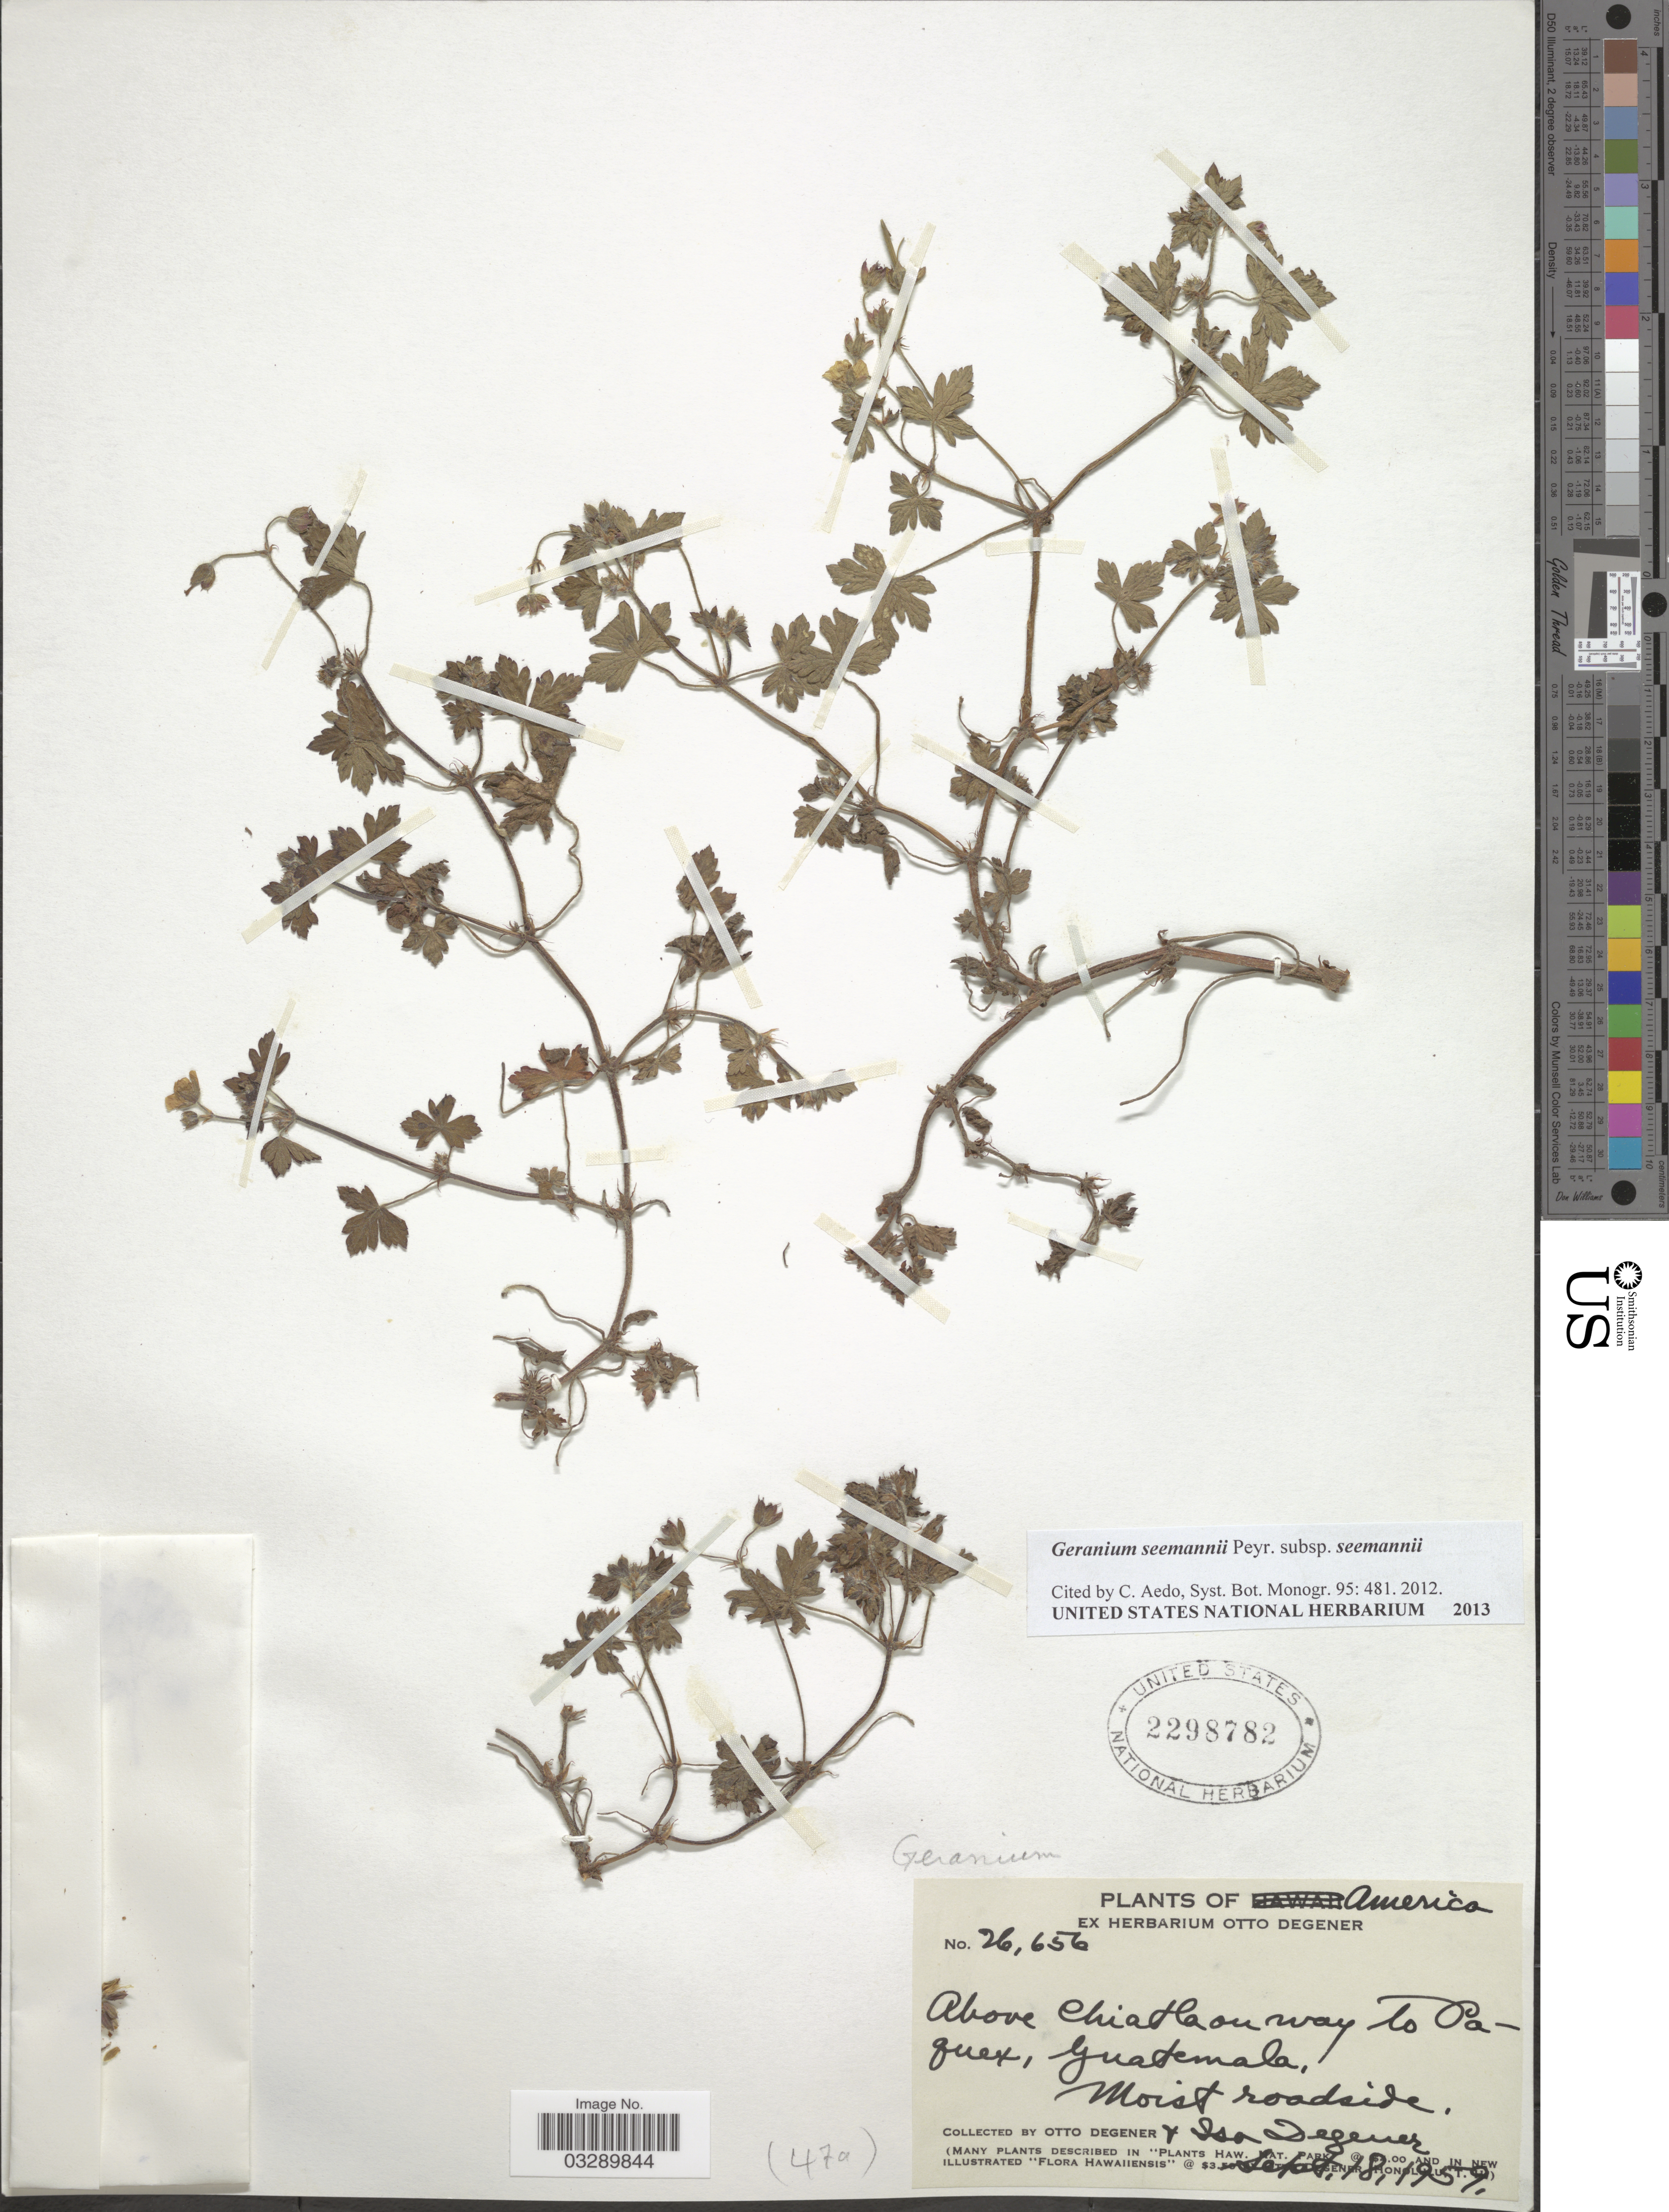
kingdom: Plantae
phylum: Tracheophyta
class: Magnoliopsida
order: Geraniales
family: Geraniaceae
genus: Geranium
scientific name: Geranium seemannii subsp. seemannii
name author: Peyr.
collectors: O. Degener & I. Degener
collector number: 26656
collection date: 1959-09-18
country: Guatemala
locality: Above Chiantla on way to Paquex.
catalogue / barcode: US 2298782